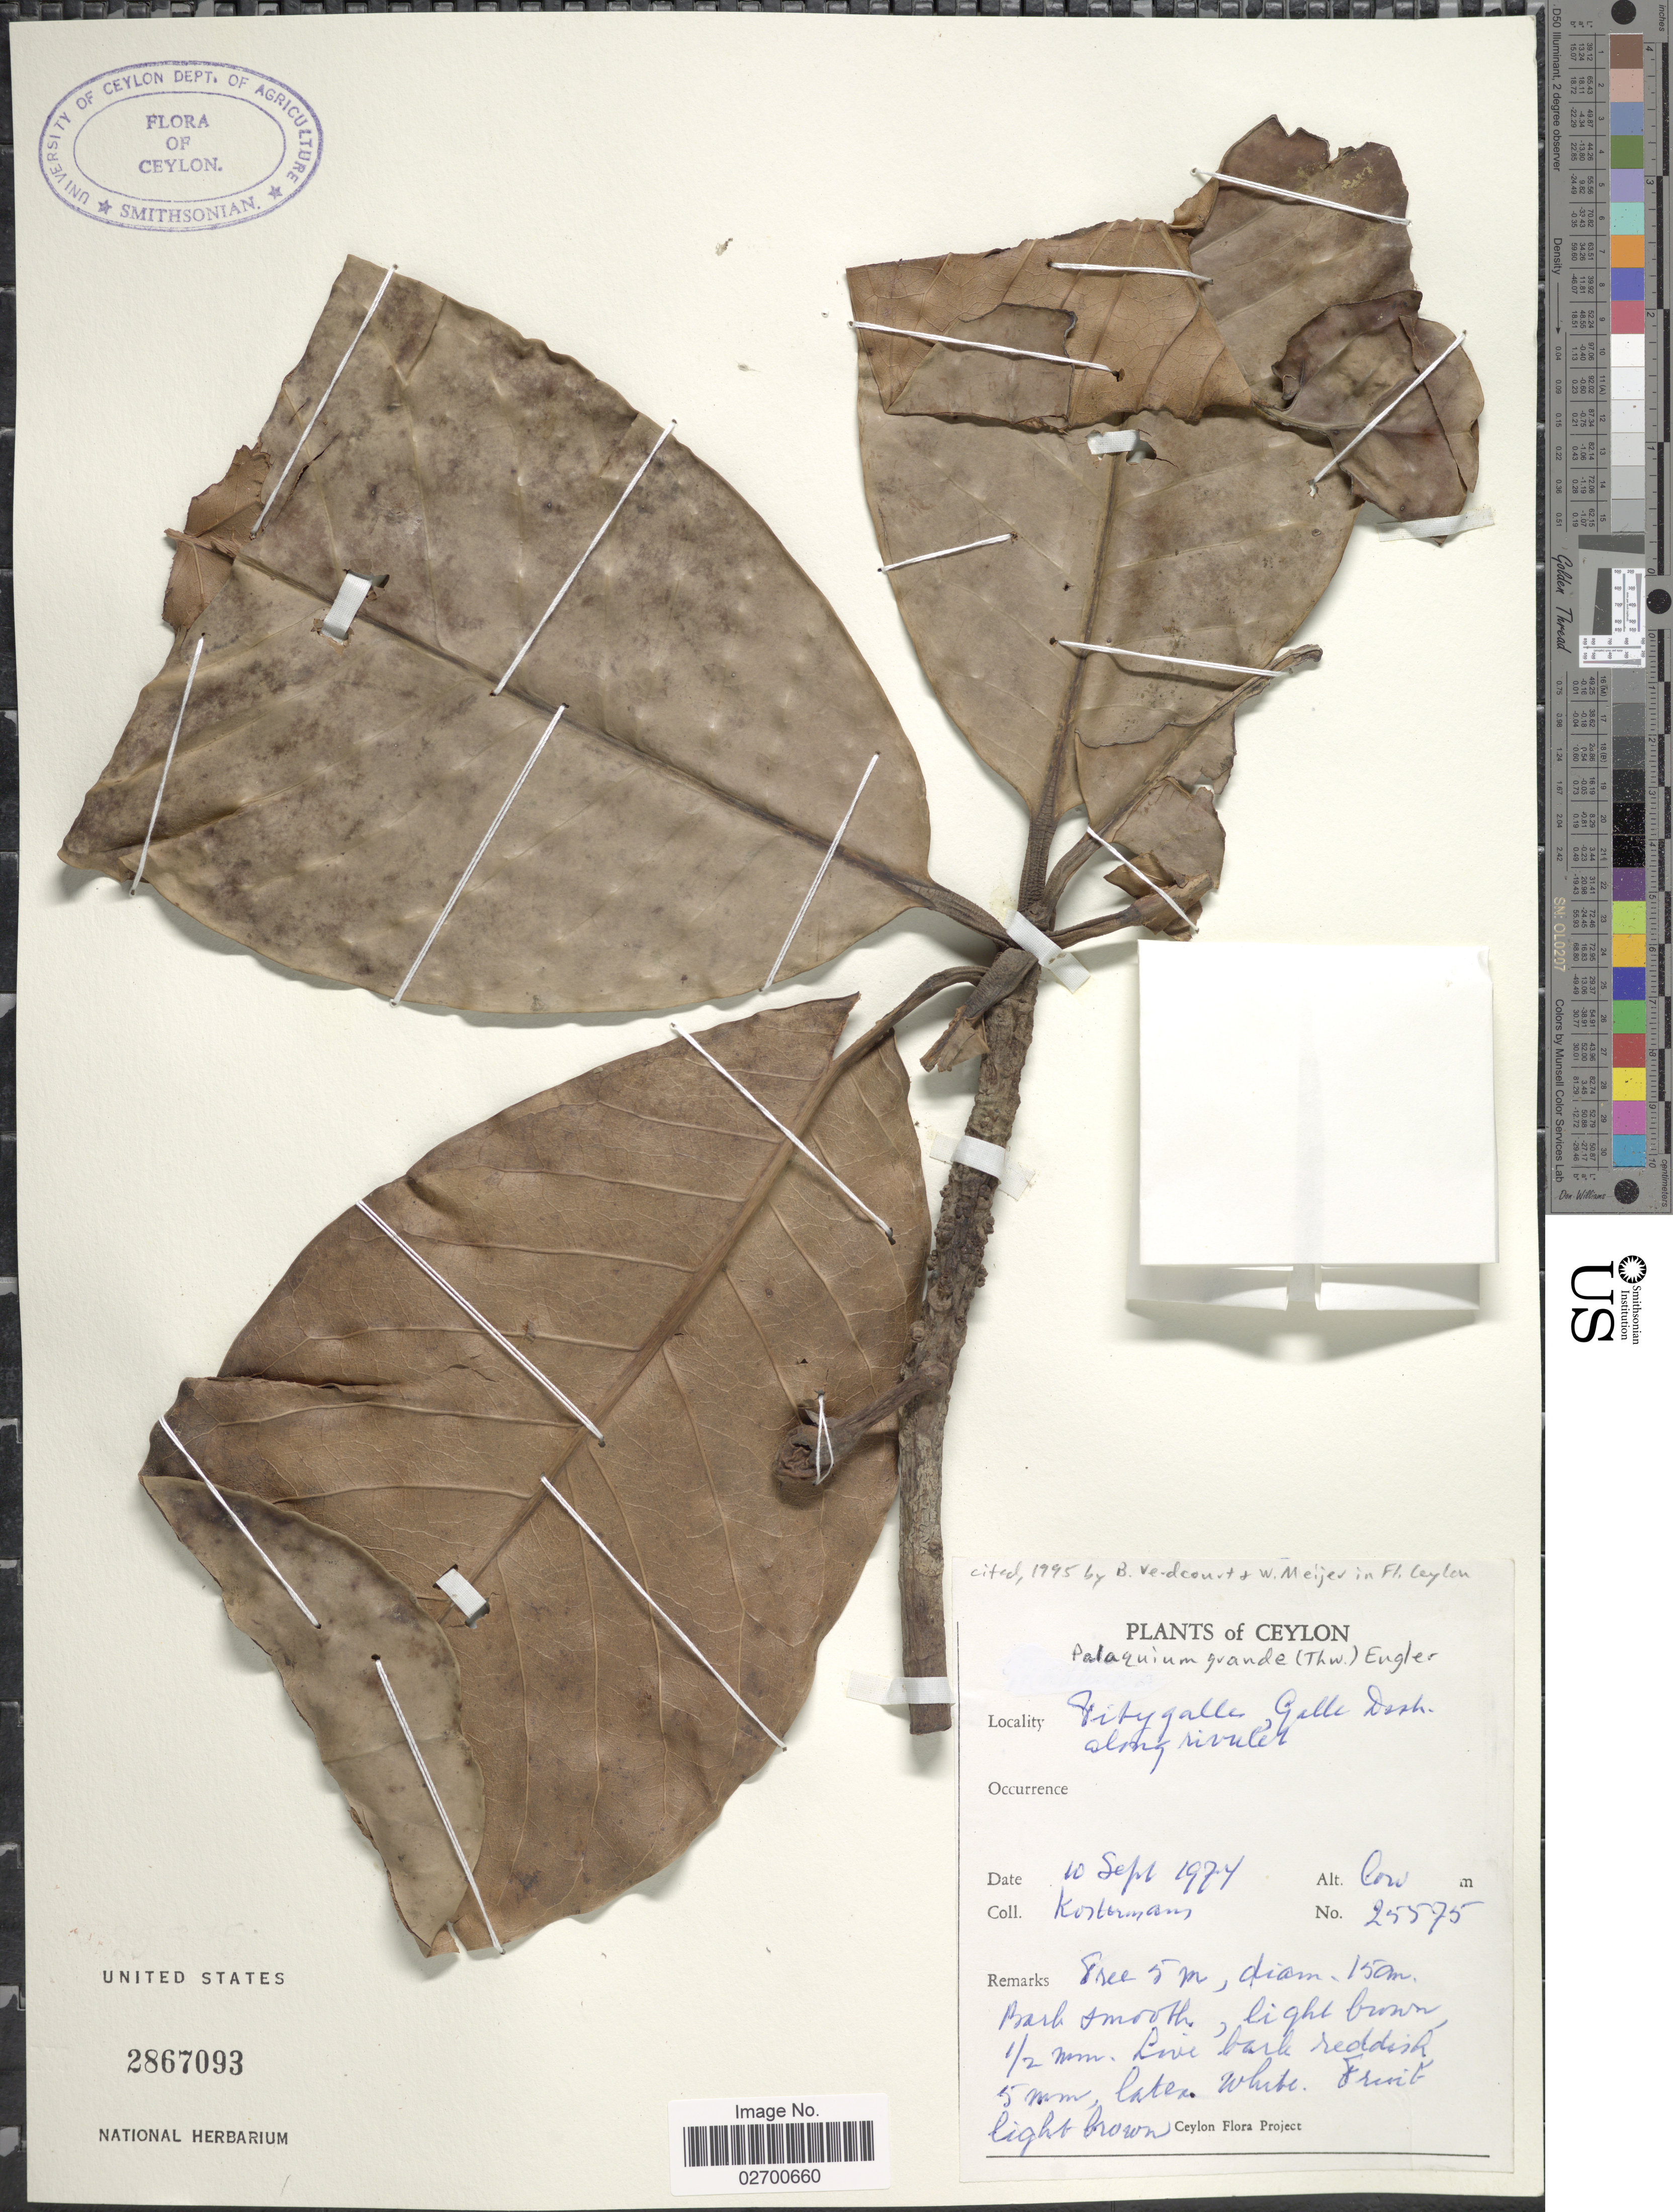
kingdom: Plantae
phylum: Tracheophyta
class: Magnoliopsida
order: Ericales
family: Sapotaceae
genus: Palaquium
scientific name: Palaquium grande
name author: (Thwaites) Engl.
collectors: Kostermans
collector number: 25575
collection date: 1974-09-10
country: Sri Lanka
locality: Ceylon. Pitygalle, Galle Distr. along rivules.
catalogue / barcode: US 2867093